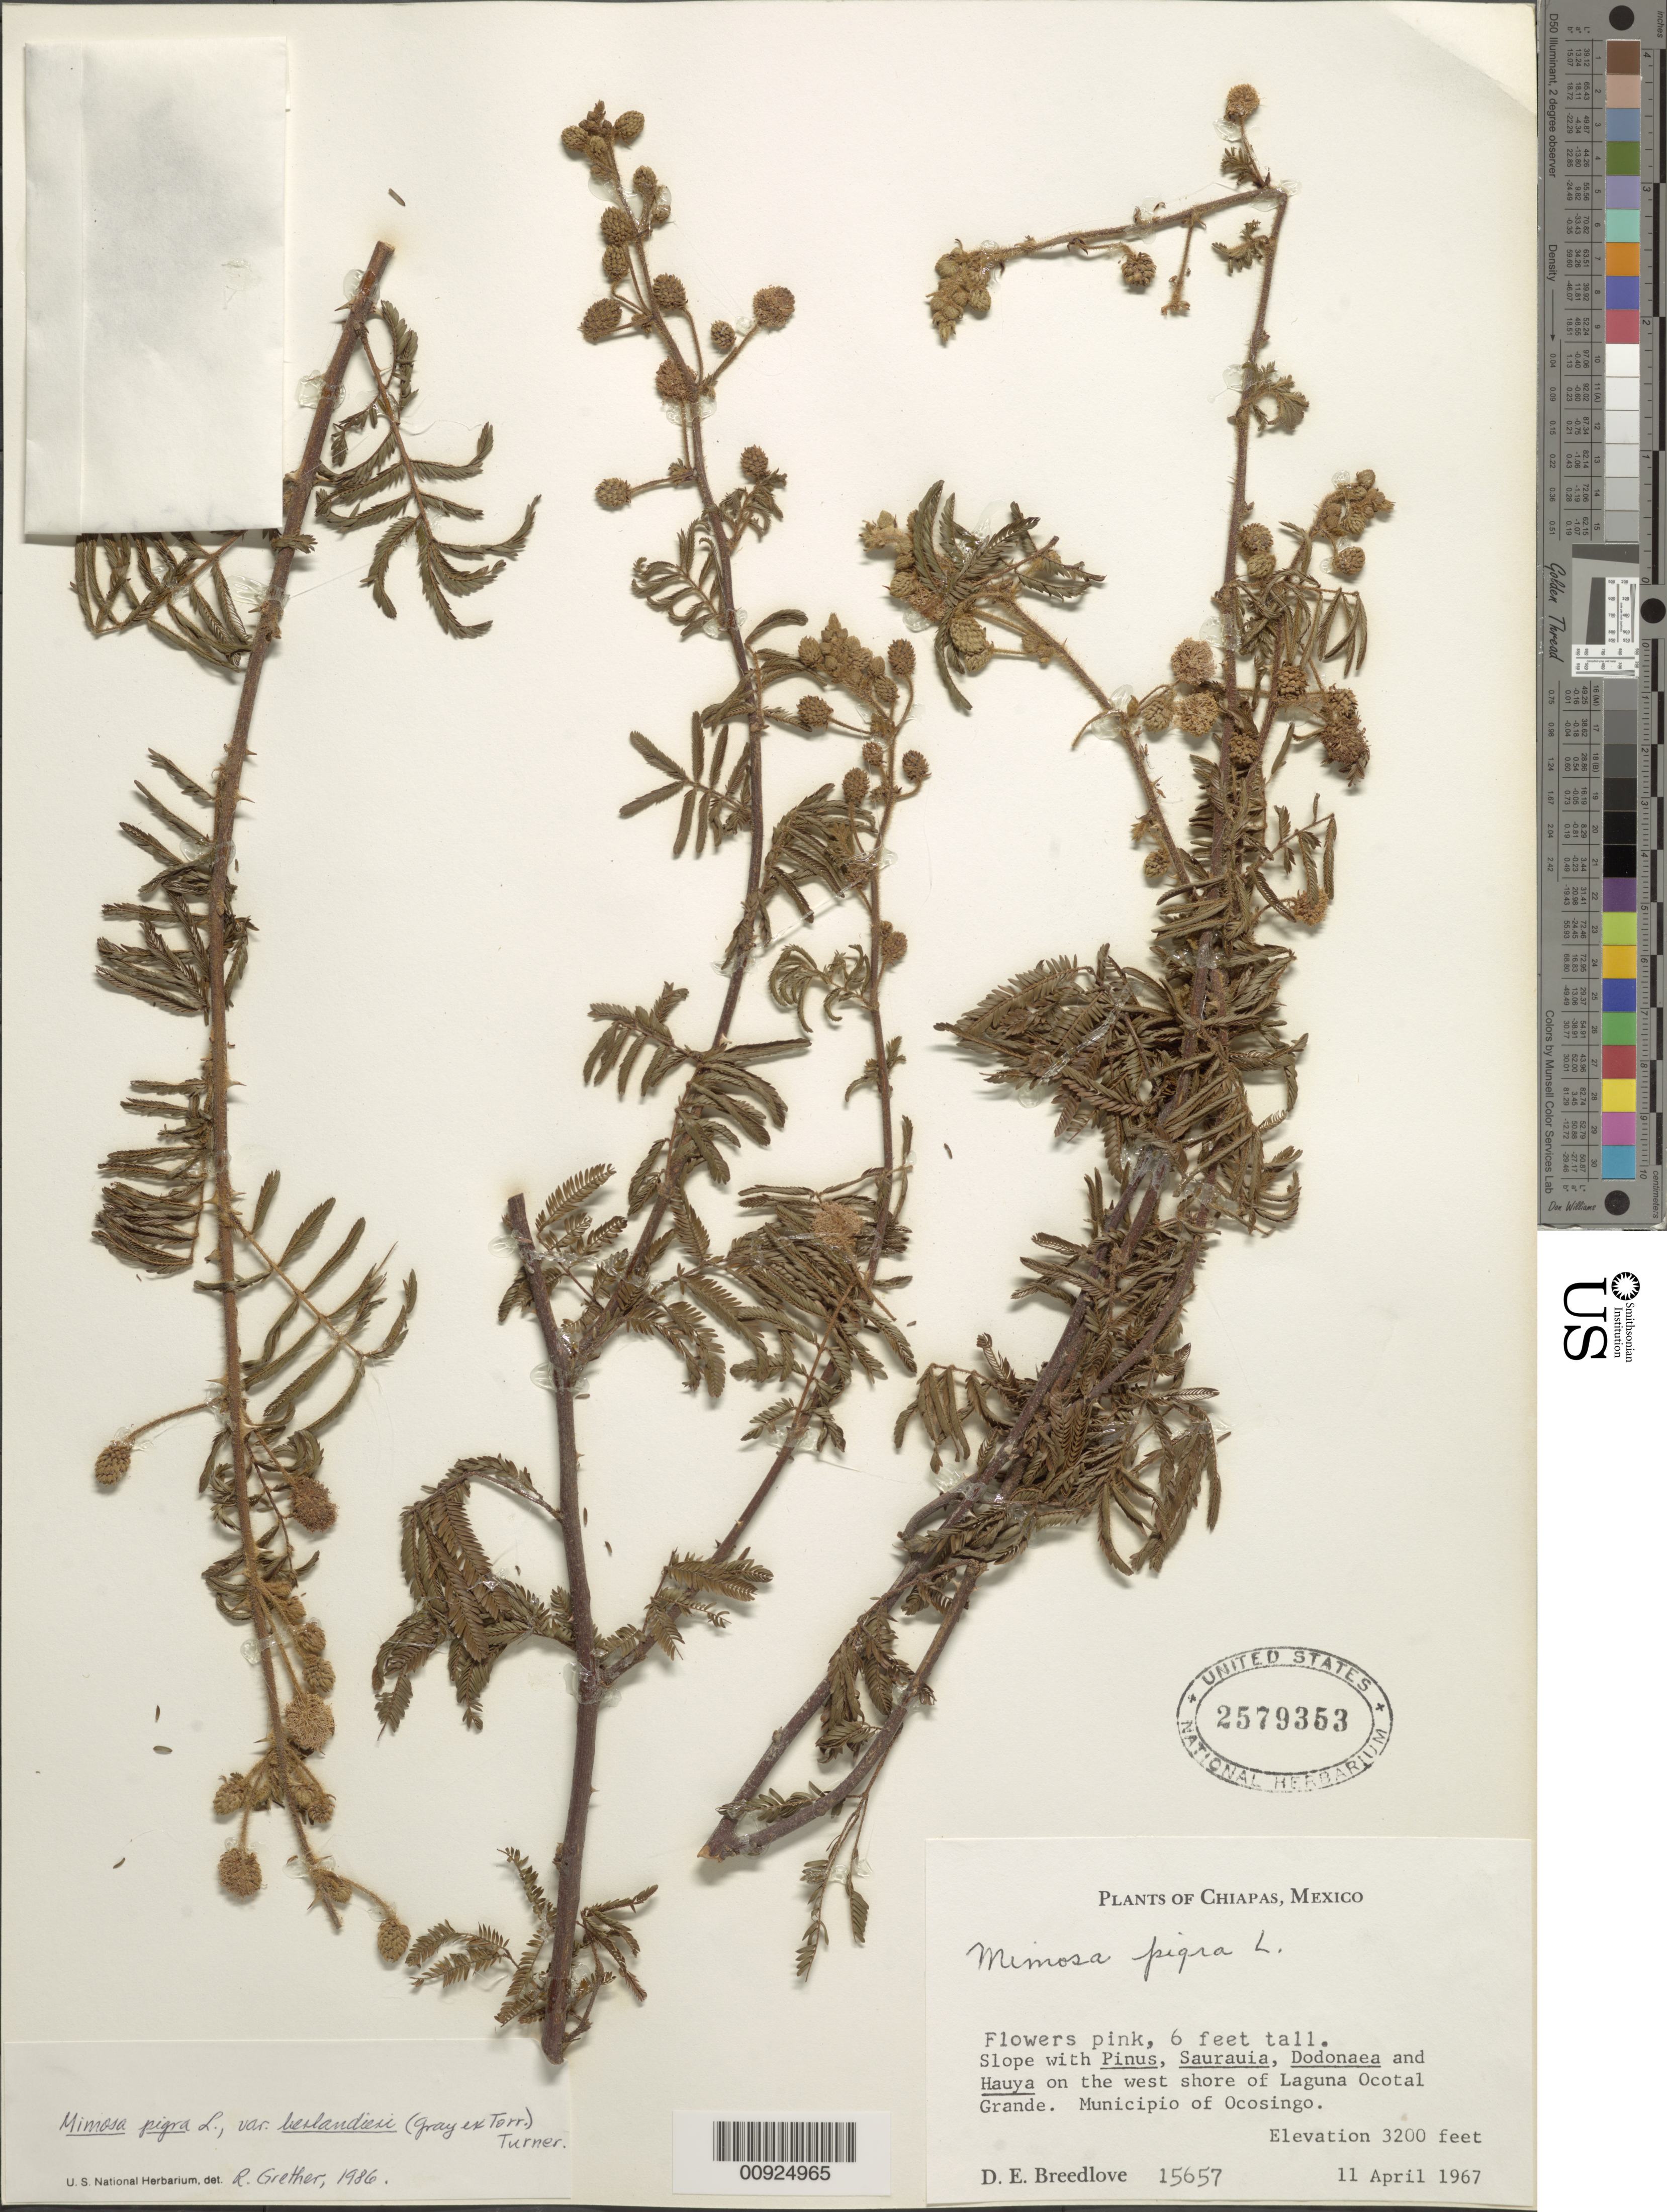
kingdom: Plantae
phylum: Tracheophyta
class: Magnoliopsida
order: Fabales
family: Fabaceae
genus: Mimosa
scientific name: Mimosa asperata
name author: L.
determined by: Strong, Mark T., (BOT), Smithsonian Institution - National Museum of Natural History (UNITED STATES)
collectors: D. E. Breedlove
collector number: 15657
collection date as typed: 11 Apr 1967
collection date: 1967-04-11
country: Mexico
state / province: Chiapas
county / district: Ocosingo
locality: On the west shore of Laguna Ocotal Grande. Municipio of Ocosingo, Chiapas.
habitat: Slope with Pinus, Saurauia, Dodonaea and Hauya on the west shore of Laguna.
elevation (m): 975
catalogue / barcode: US 2579353